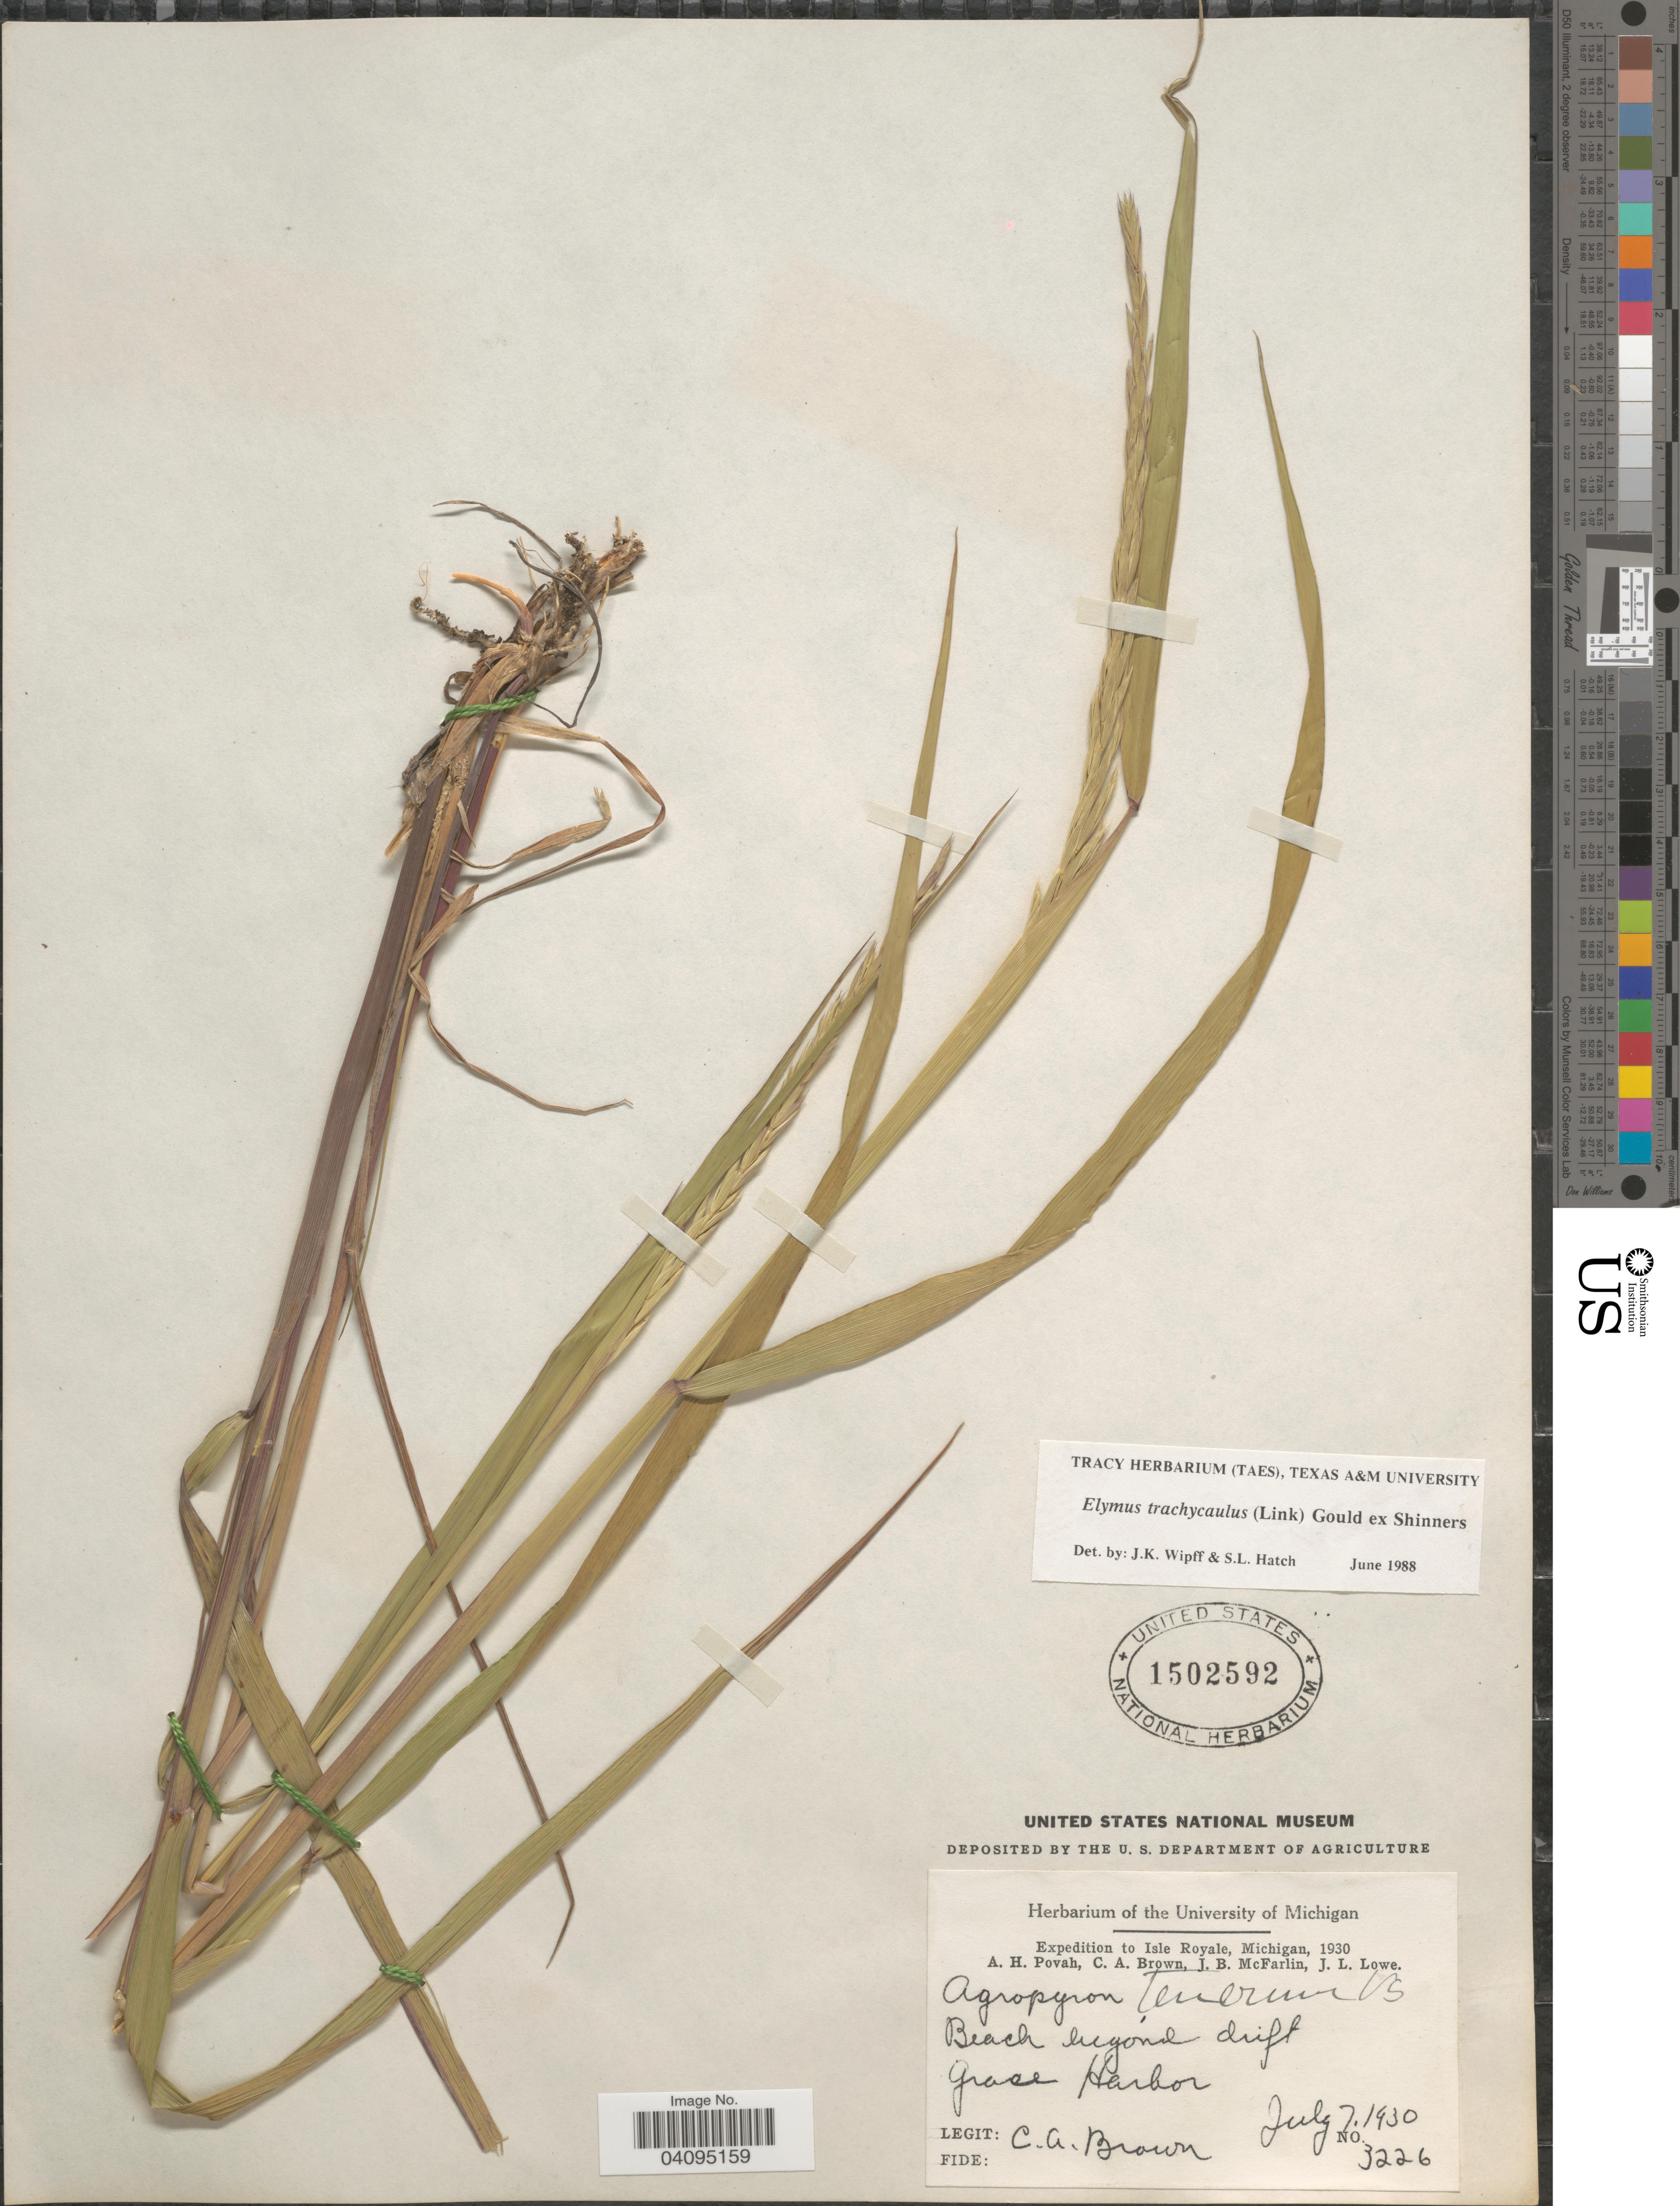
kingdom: Plantae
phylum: Tracheophyta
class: Liliopsida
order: Poales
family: Poaceae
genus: Elymus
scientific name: Elymus trachycaulus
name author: (Link) Gould ex Shinners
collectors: C. A. Brown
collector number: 3226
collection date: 1930-07-07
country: United States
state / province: Michigan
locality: Expedition to Isle Royale, Michigan, 1930. Beach beyond drift. Grace Harbor.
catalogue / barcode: US 1502592